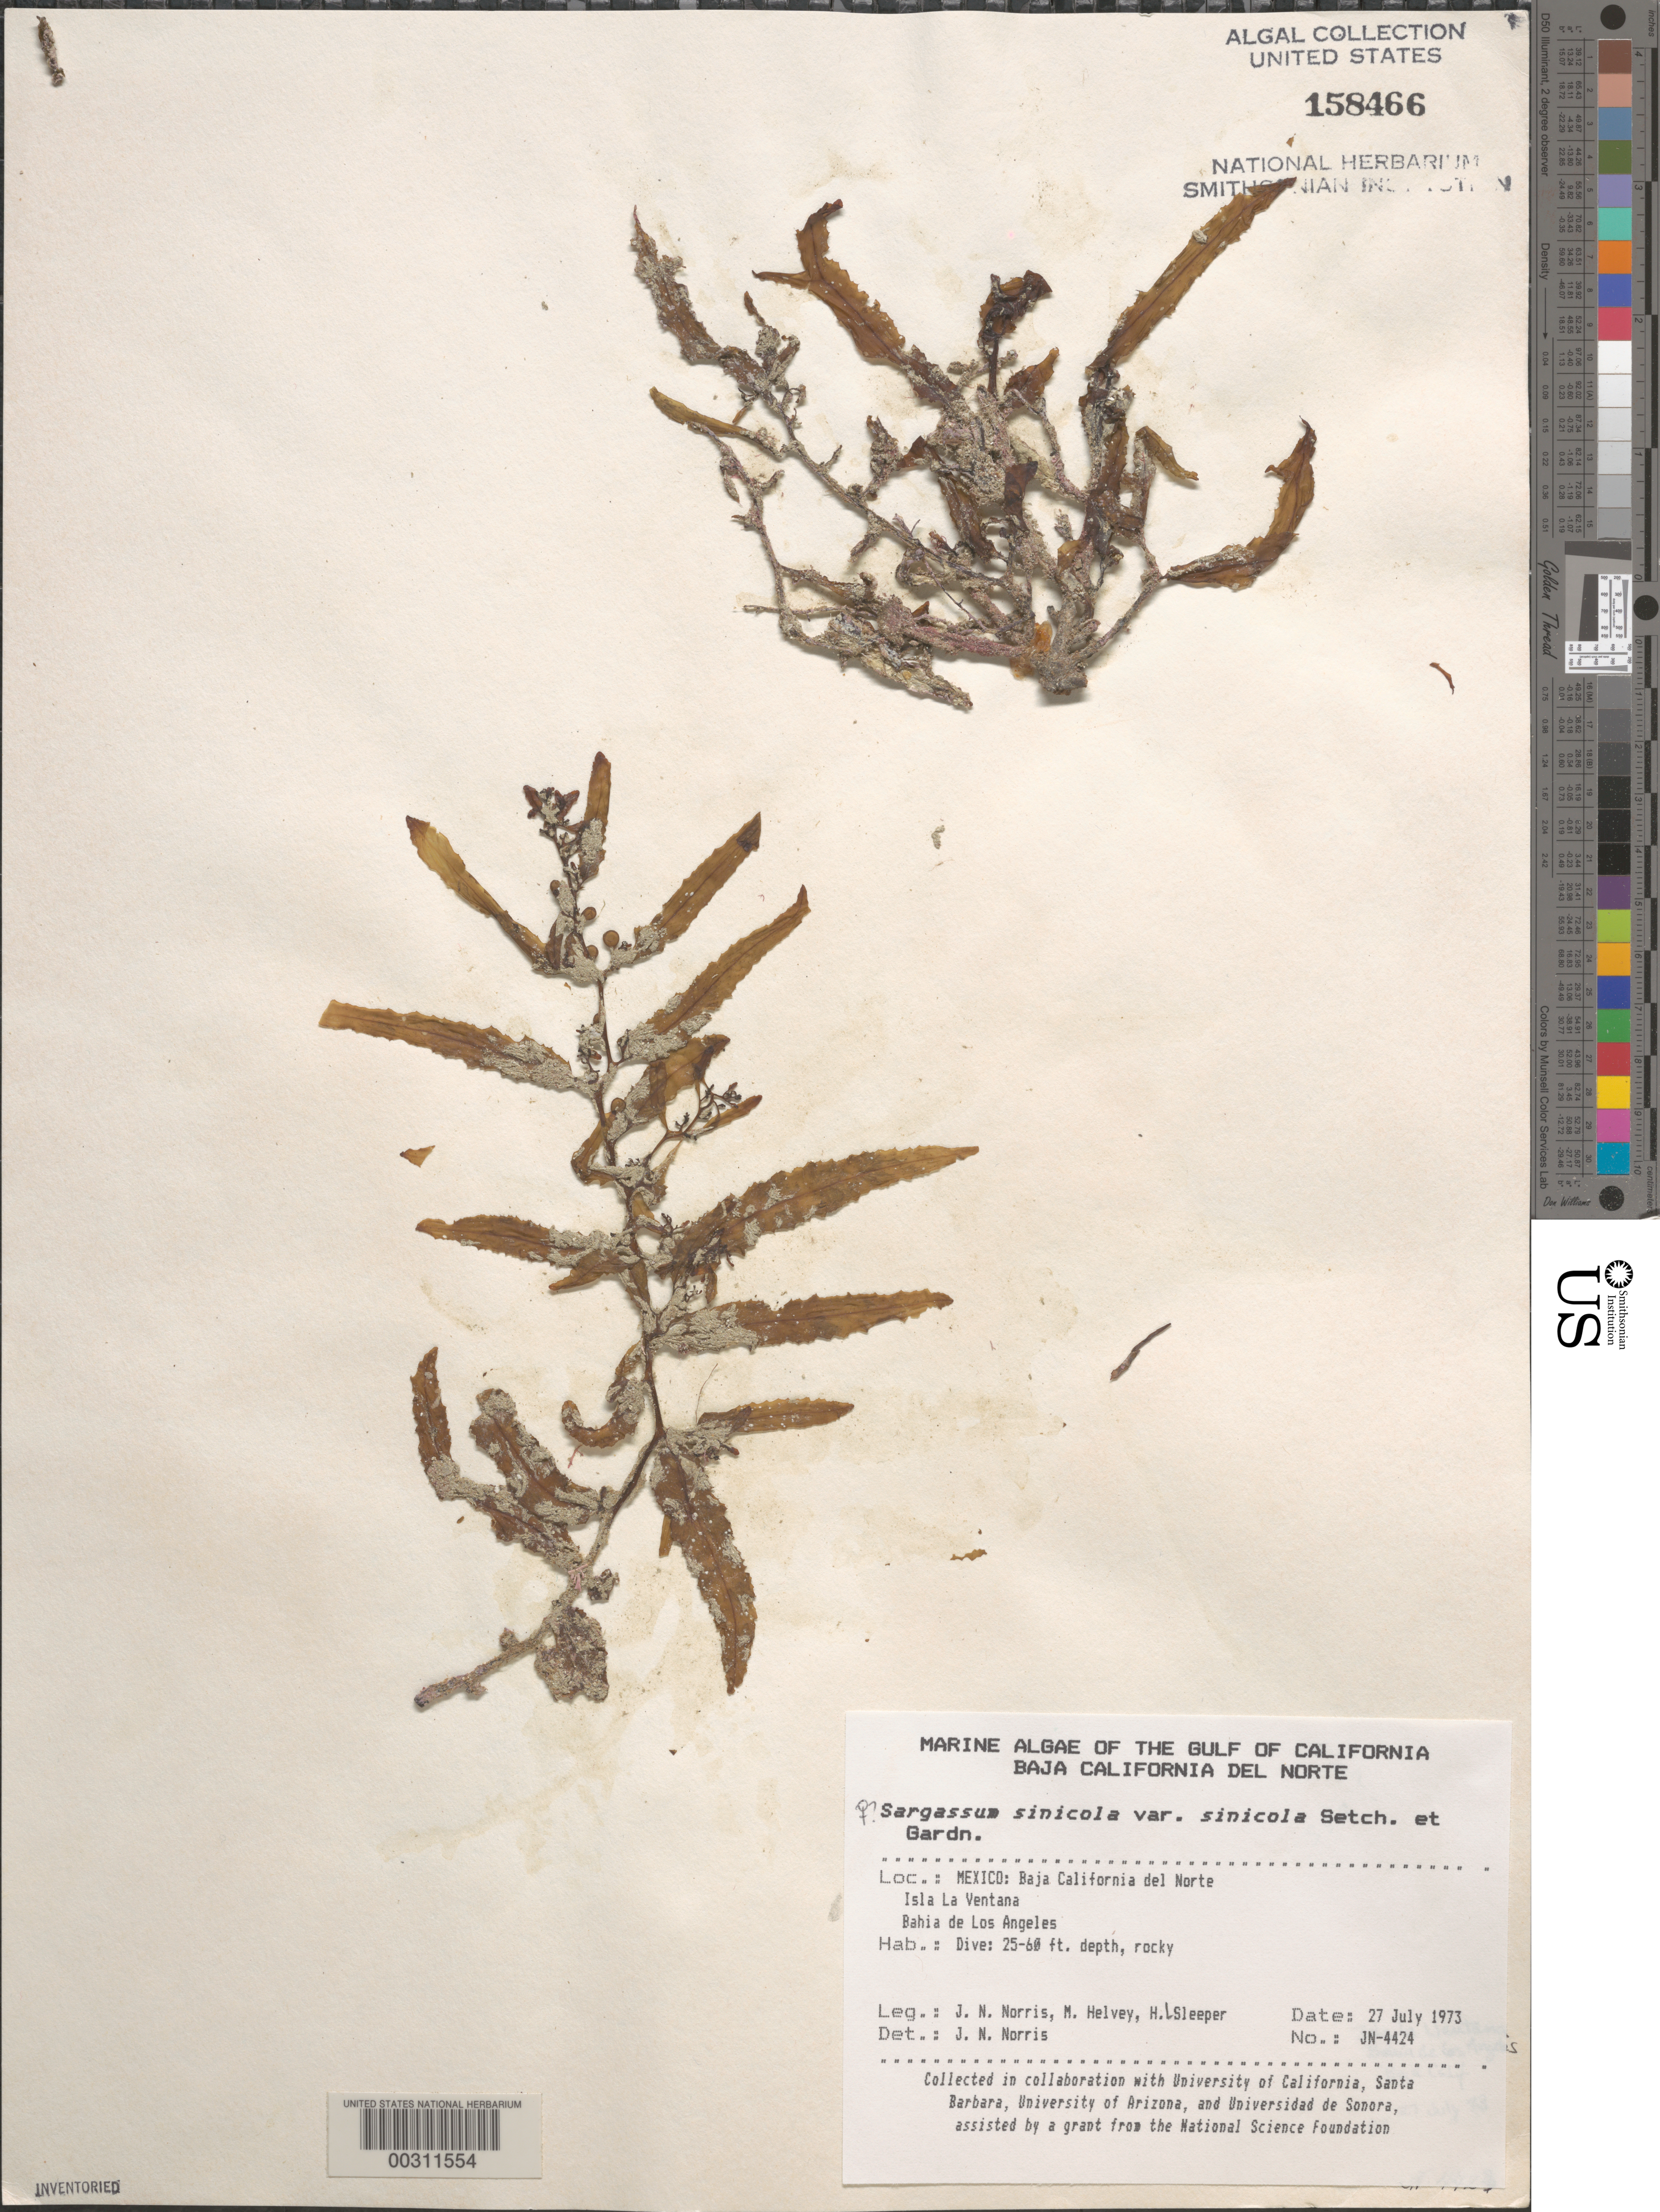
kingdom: Chromista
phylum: Ochrophyta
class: Phaeophyceae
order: Fucales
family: Sargassaceae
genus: Sargassum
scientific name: Sargassum sinicola var. sinicola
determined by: Norris, James N.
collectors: J. N. Norris, M. Helvey & H. Sleeper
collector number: JN-4424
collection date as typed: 27 Jul 1973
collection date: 1973-07-27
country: Mexico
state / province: Baja California Norte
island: Isla la Ventana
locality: Bahia de Los Angeles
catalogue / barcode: US 158466